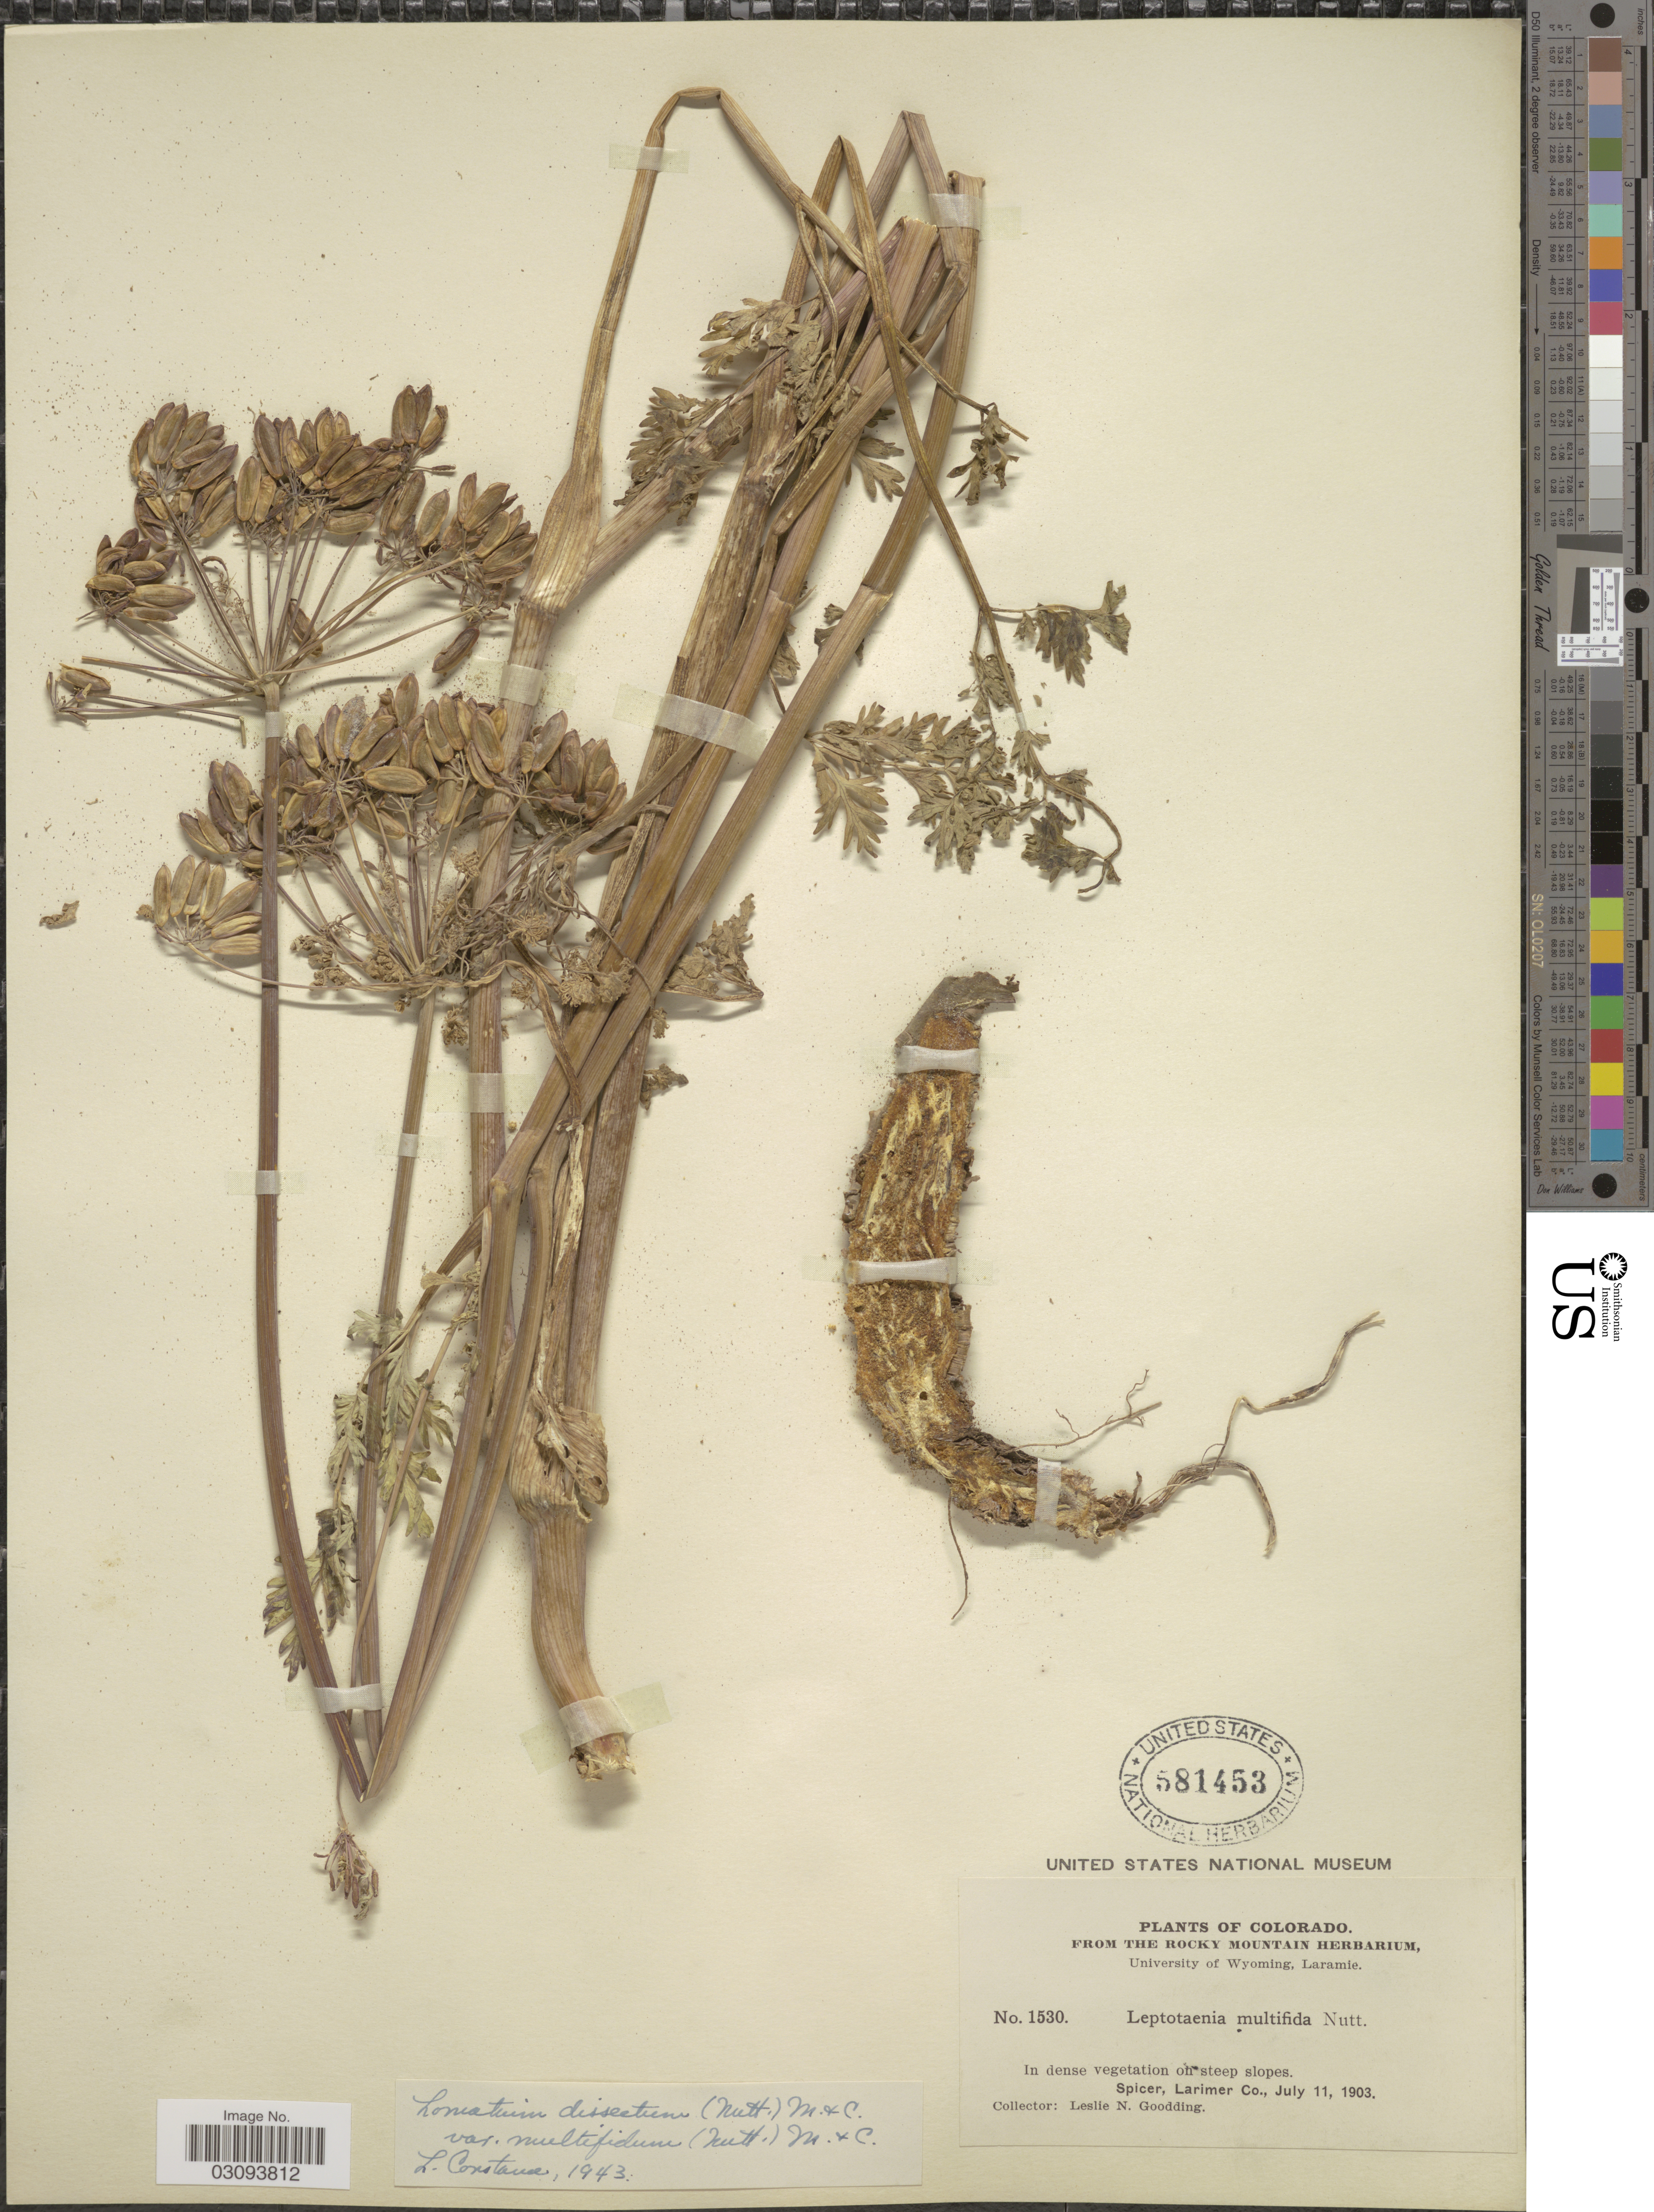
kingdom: Plantae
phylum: Tracheophyta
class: Magnoliopsida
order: Apiales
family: Apiaceae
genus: Lomatium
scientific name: Lomatium dissectum var. multifidum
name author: (Nutt.) Mathias & Constance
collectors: L. N. Goodding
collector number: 1530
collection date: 1903-07-11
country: United States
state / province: Colorado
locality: Spicer, Larimer Co.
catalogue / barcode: US 581453